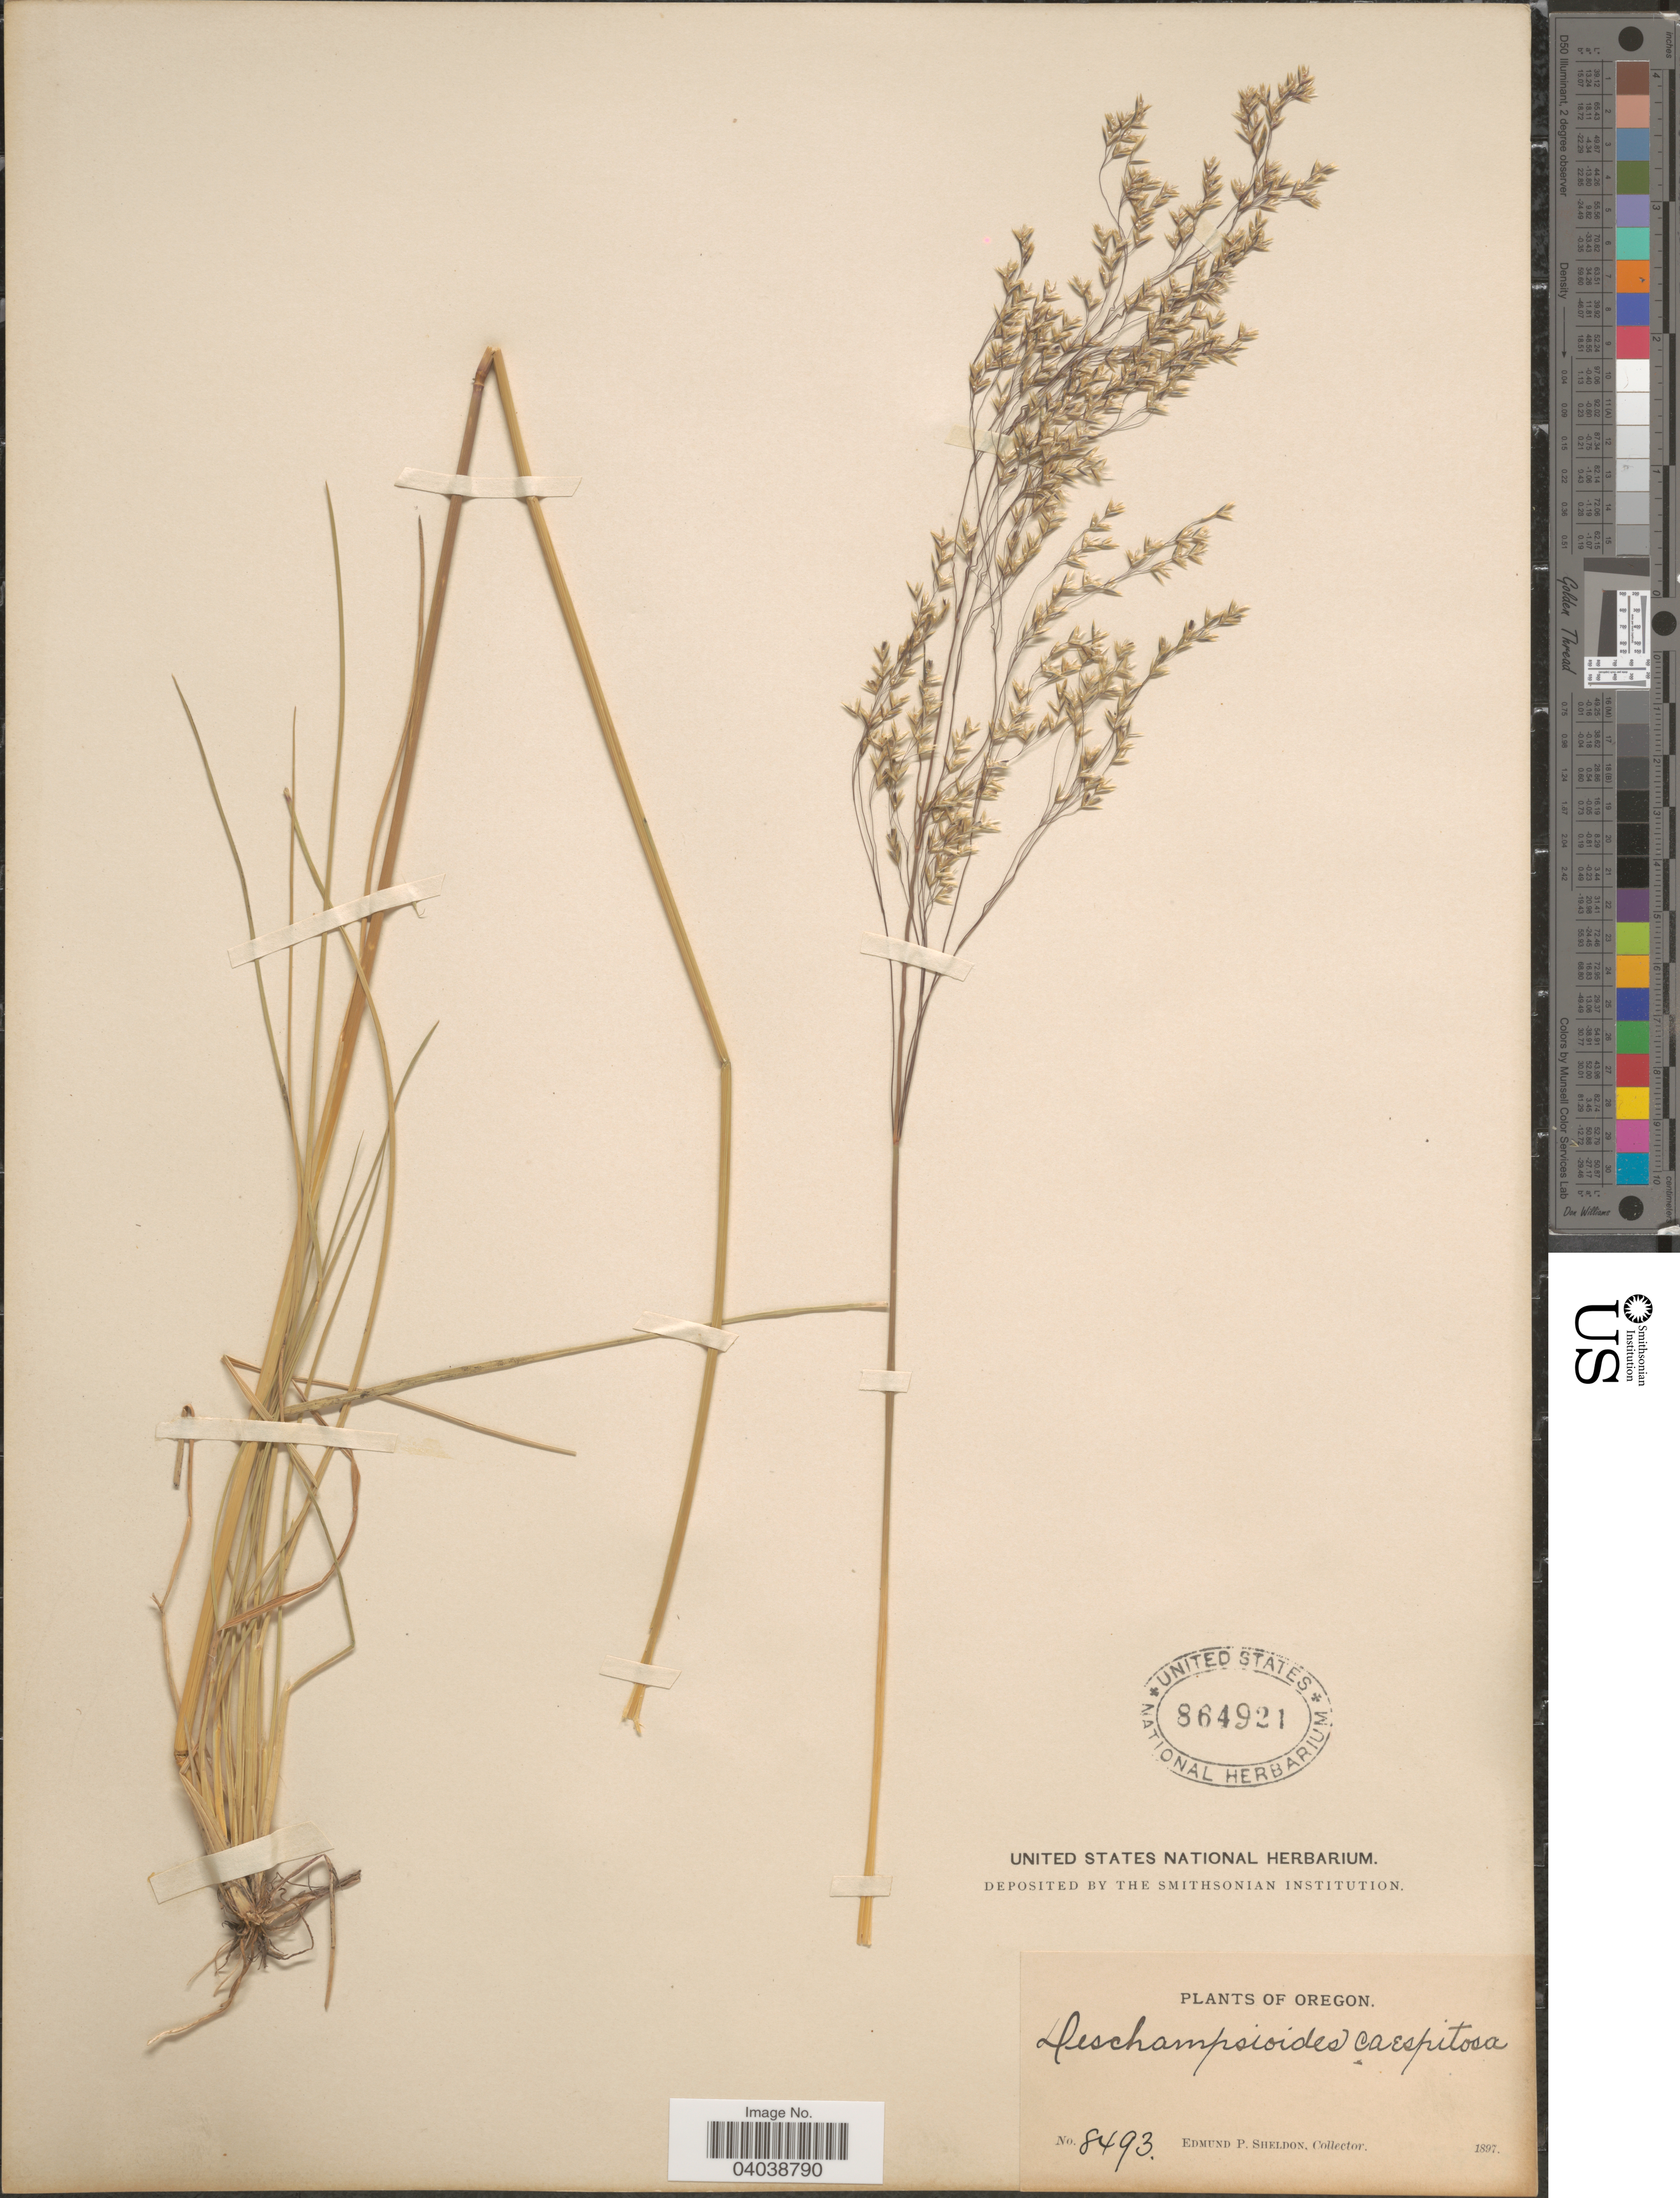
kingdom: Plantae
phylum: Tracheophyta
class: Liliopsida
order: Poales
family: Poaceae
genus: Deschampsia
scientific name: Deschampsia cespitosa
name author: (L.) P. Beauv.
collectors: E. P. Sheldon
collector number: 8493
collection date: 1897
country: United States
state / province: Oregon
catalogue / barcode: US 864921